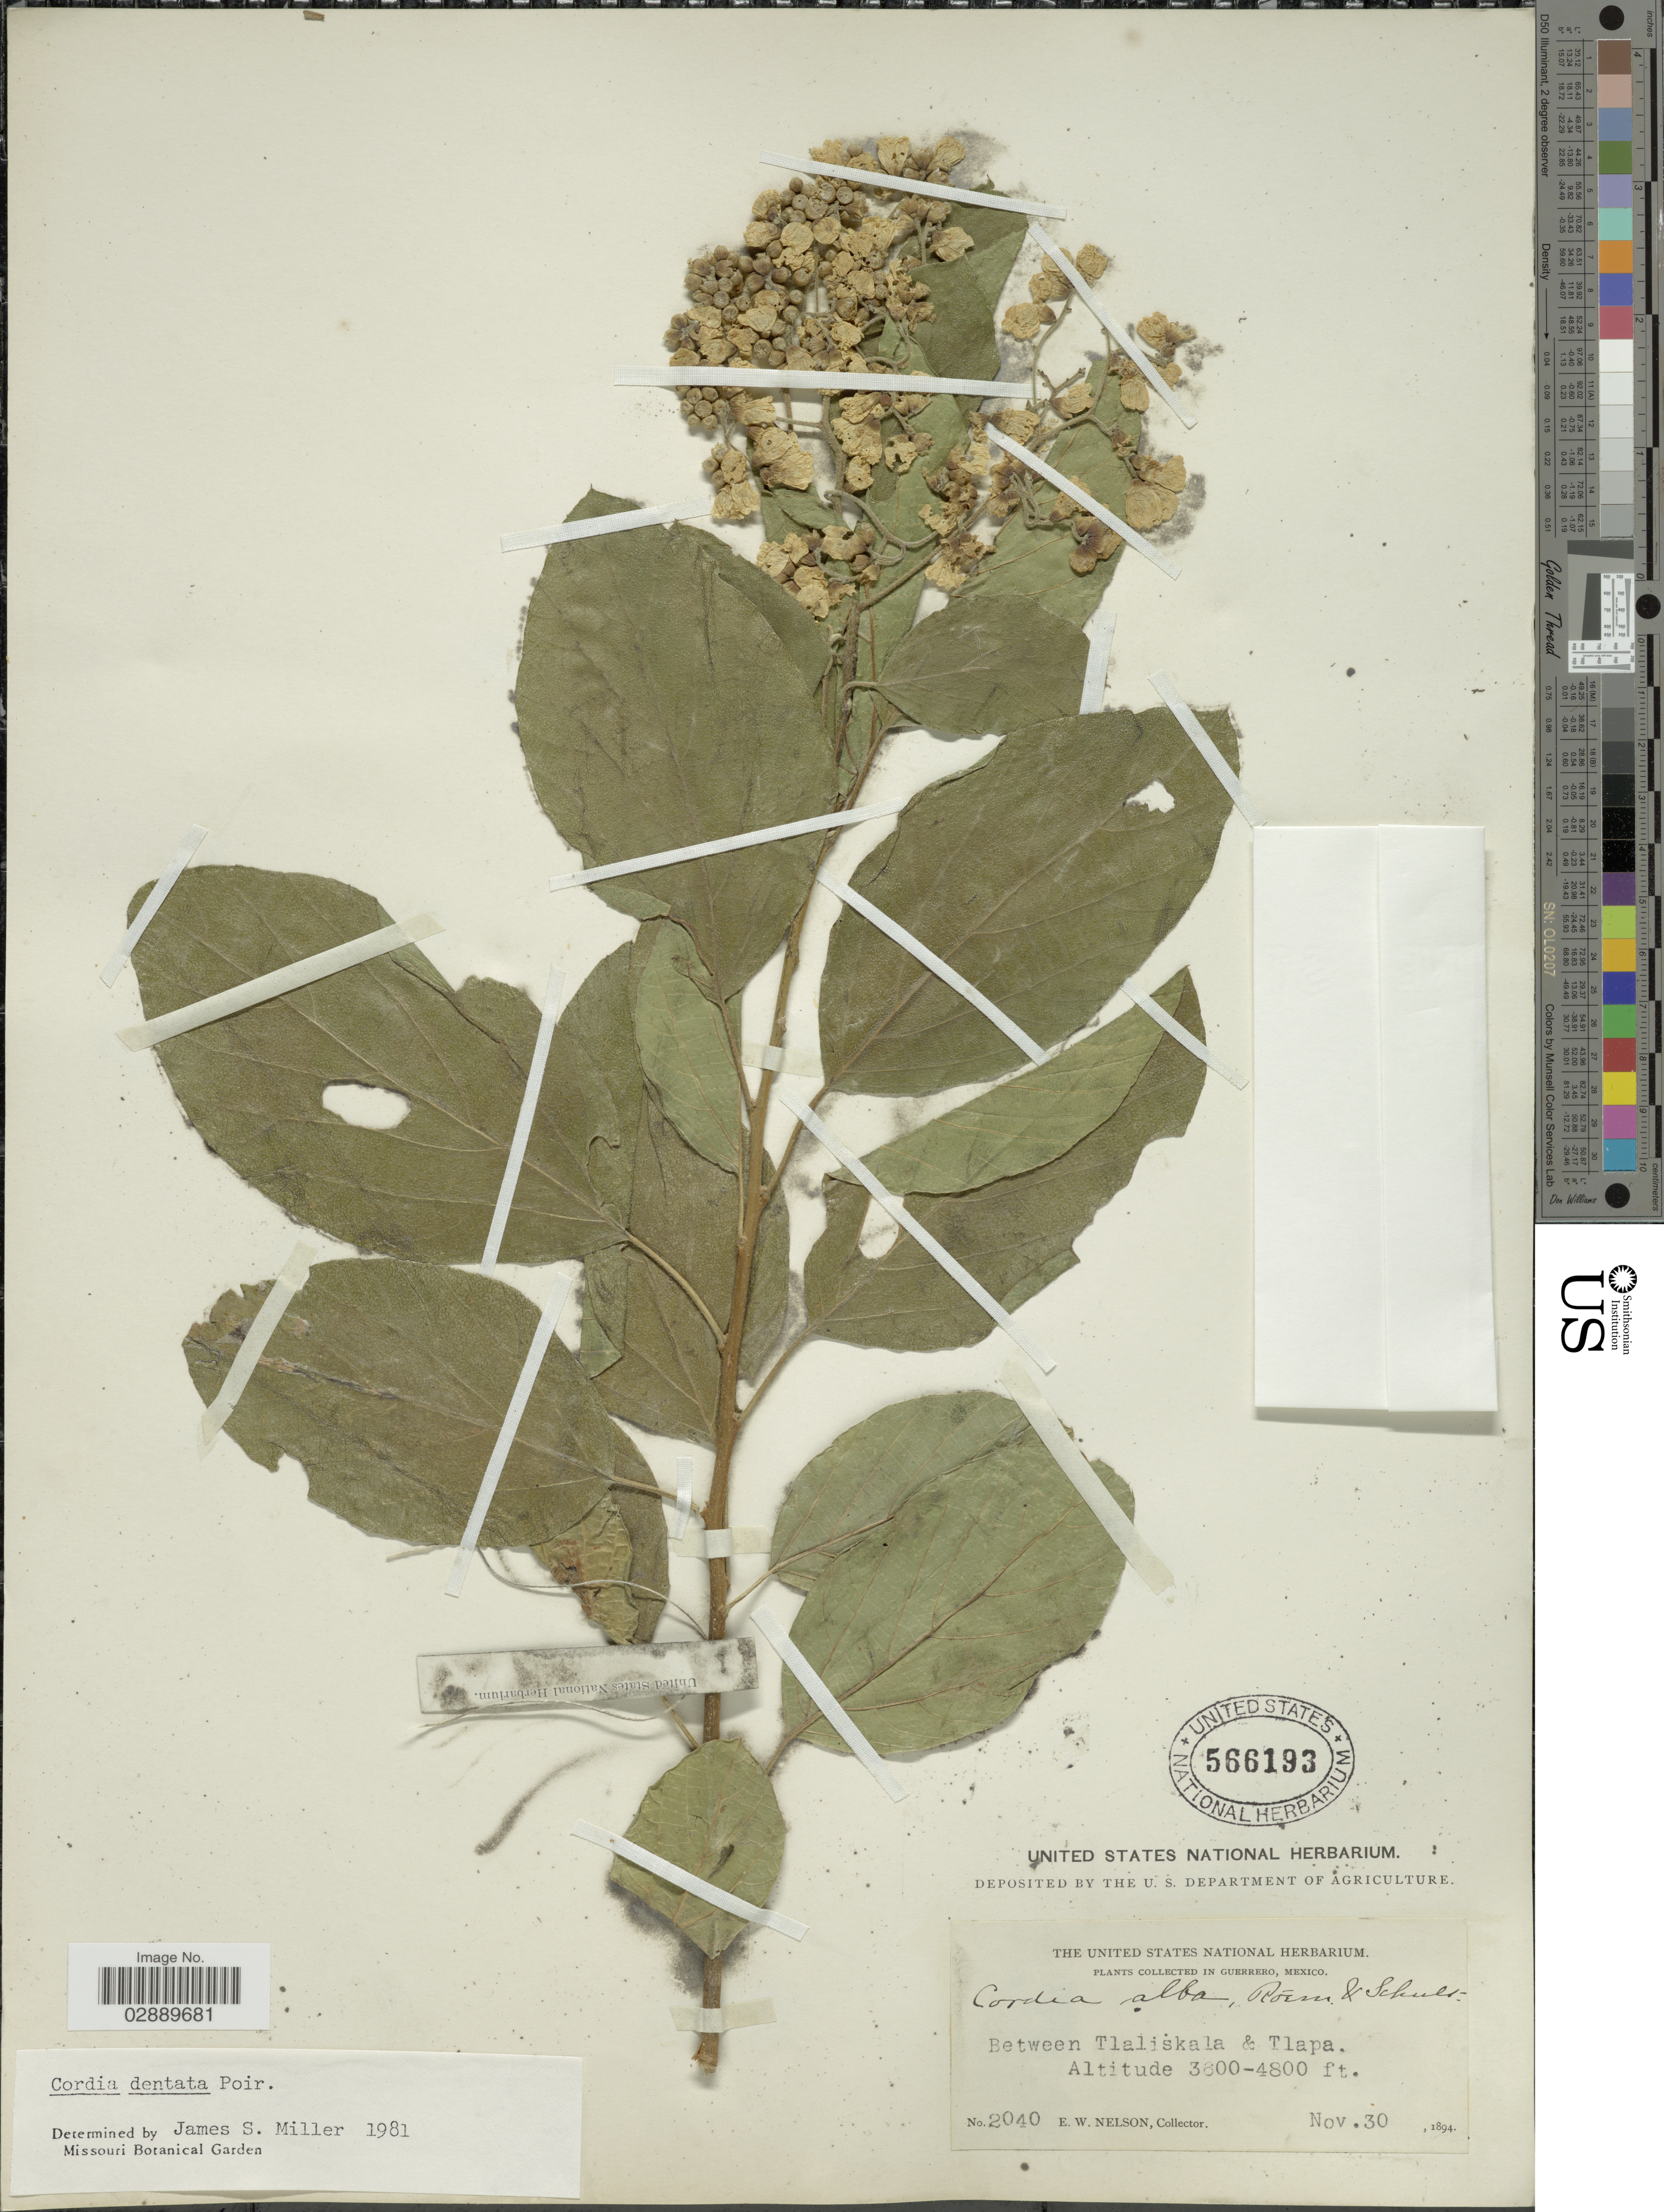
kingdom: Plantae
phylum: Tracheophyta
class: Magnoliopsida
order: Boraginales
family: Cordiaceae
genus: Cordia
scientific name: Cordia dentata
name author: Poir.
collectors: E. W. Nelson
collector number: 2040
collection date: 1894-11-30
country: Mexico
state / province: Guerrero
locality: Between Tlaliskala & Tlalpa.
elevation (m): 1097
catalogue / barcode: US 566193